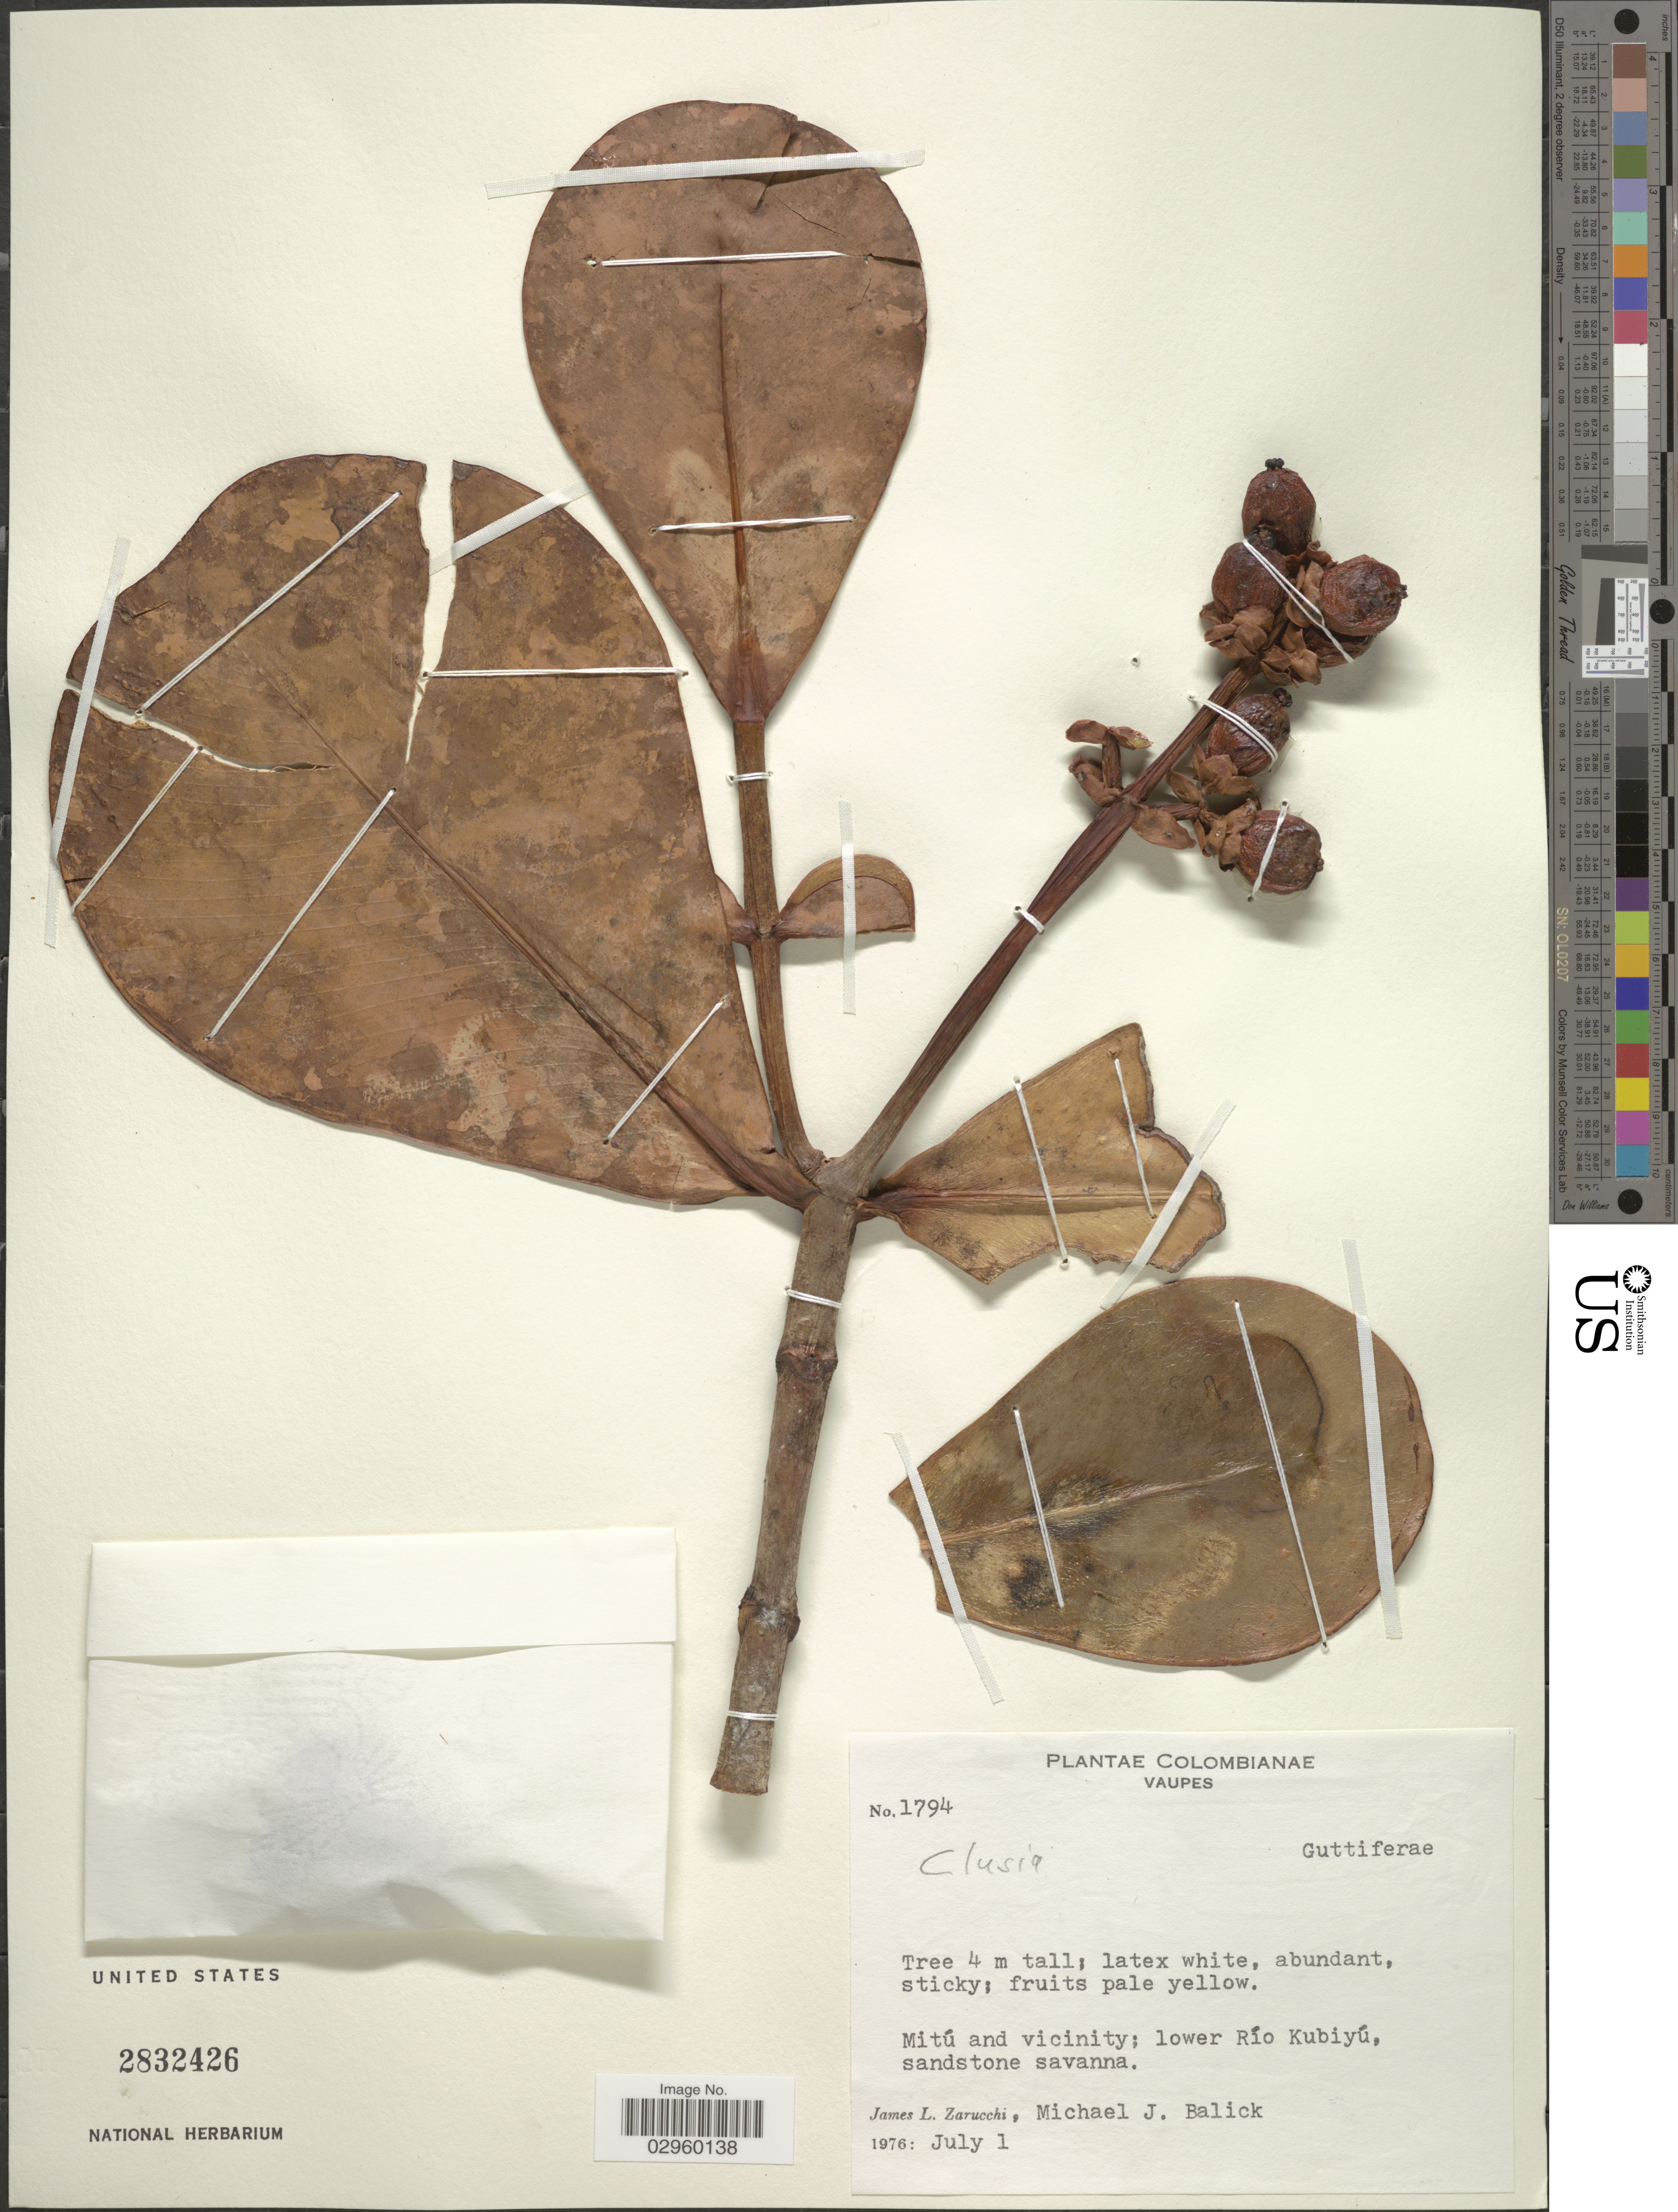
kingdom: Plantae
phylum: Tracheophyta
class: Magnoliopsida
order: Malpighiales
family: Clusiaceae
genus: Clusia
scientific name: Clusia sp.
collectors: J. L. Zarucchi & M. J. Balick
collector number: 1794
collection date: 1976-07-01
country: Colombia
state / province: Vaupés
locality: Mitú and vicinity; lower Río Kubiyú.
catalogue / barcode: US 2832426